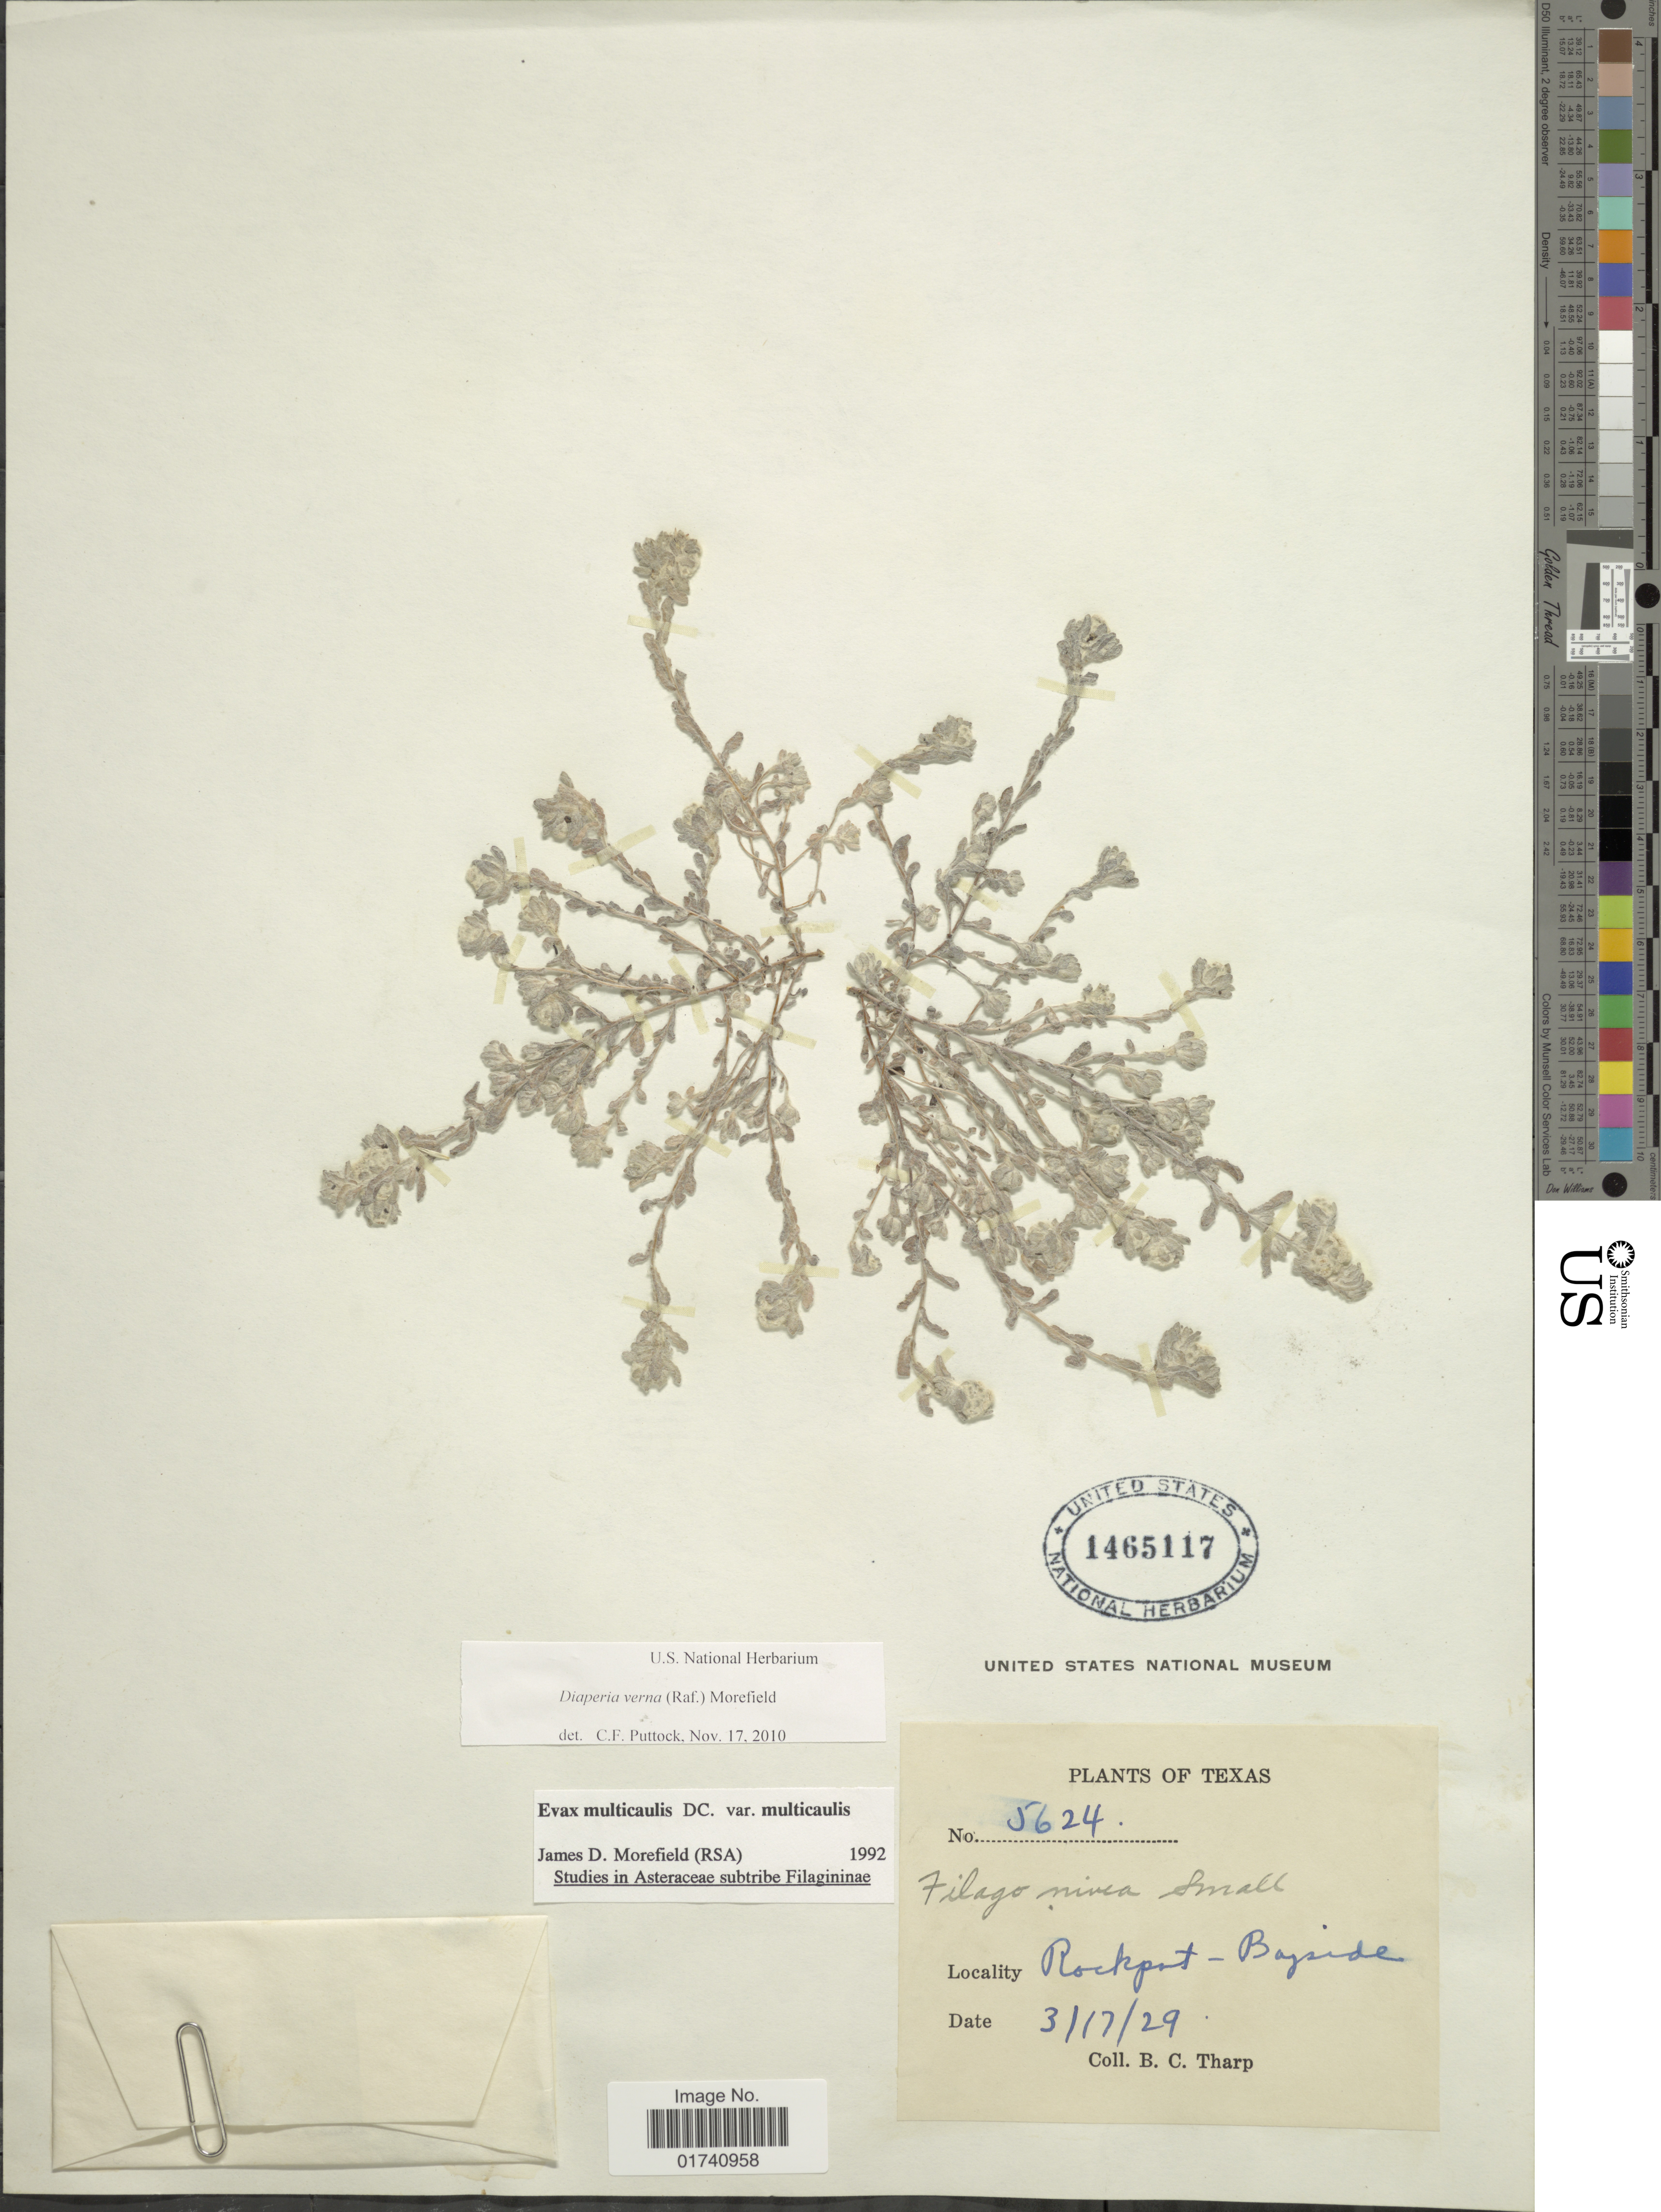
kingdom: Plantae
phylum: Tracheophyta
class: Magnoliopsida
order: Asterales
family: Asteraceae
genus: Diaperia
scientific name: Diaperia verna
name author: (Raf.) Morefield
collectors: B. C. Tharp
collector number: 5624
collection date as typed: Transcribed d/m/y: 17/3/29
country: United States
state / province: Texas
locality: Rockport - Bayside.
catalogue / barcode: US 1465117